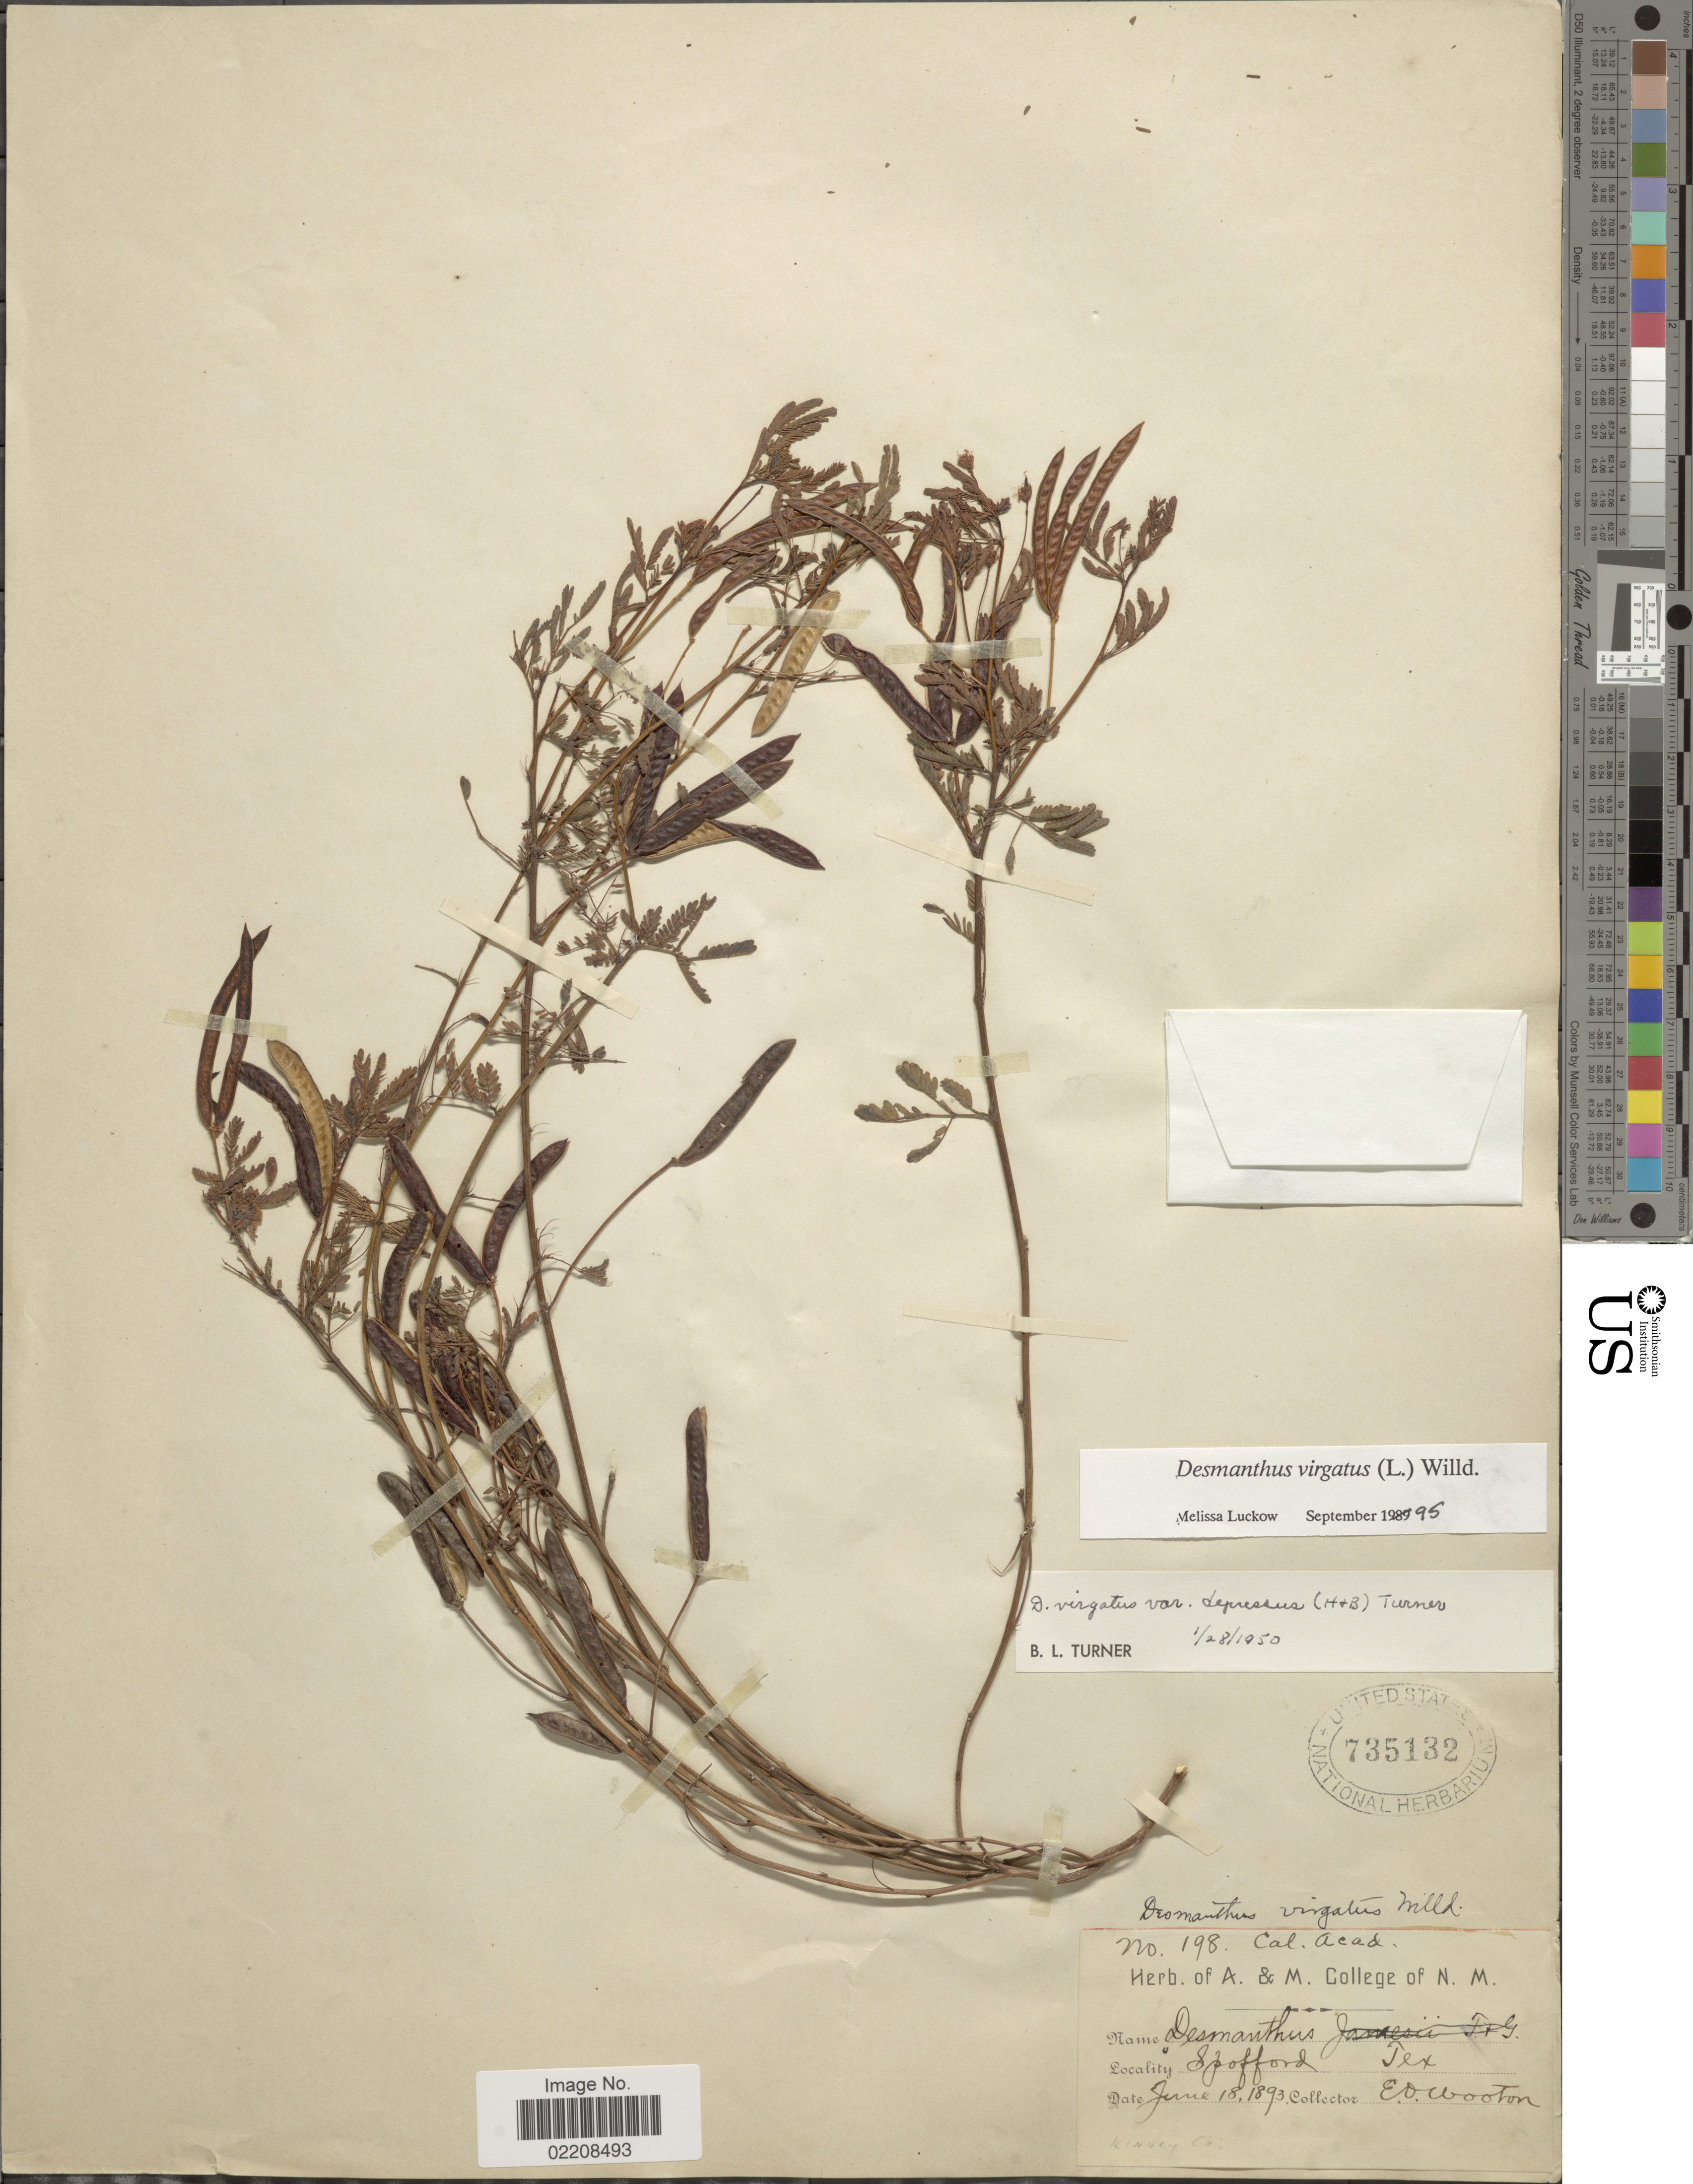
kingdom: Plantae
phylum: Tracheophyta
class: Magnoliopsida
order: Fabales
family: Fabaceae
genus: Desmanthus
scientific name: Desmanthus virgatus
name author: (L.) Willd.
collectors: E. O. Wooton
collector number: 198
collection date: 1893-06-18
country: United States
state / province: Texas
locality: Spofford, Tex. Kinney Co.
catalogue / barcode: US 735132